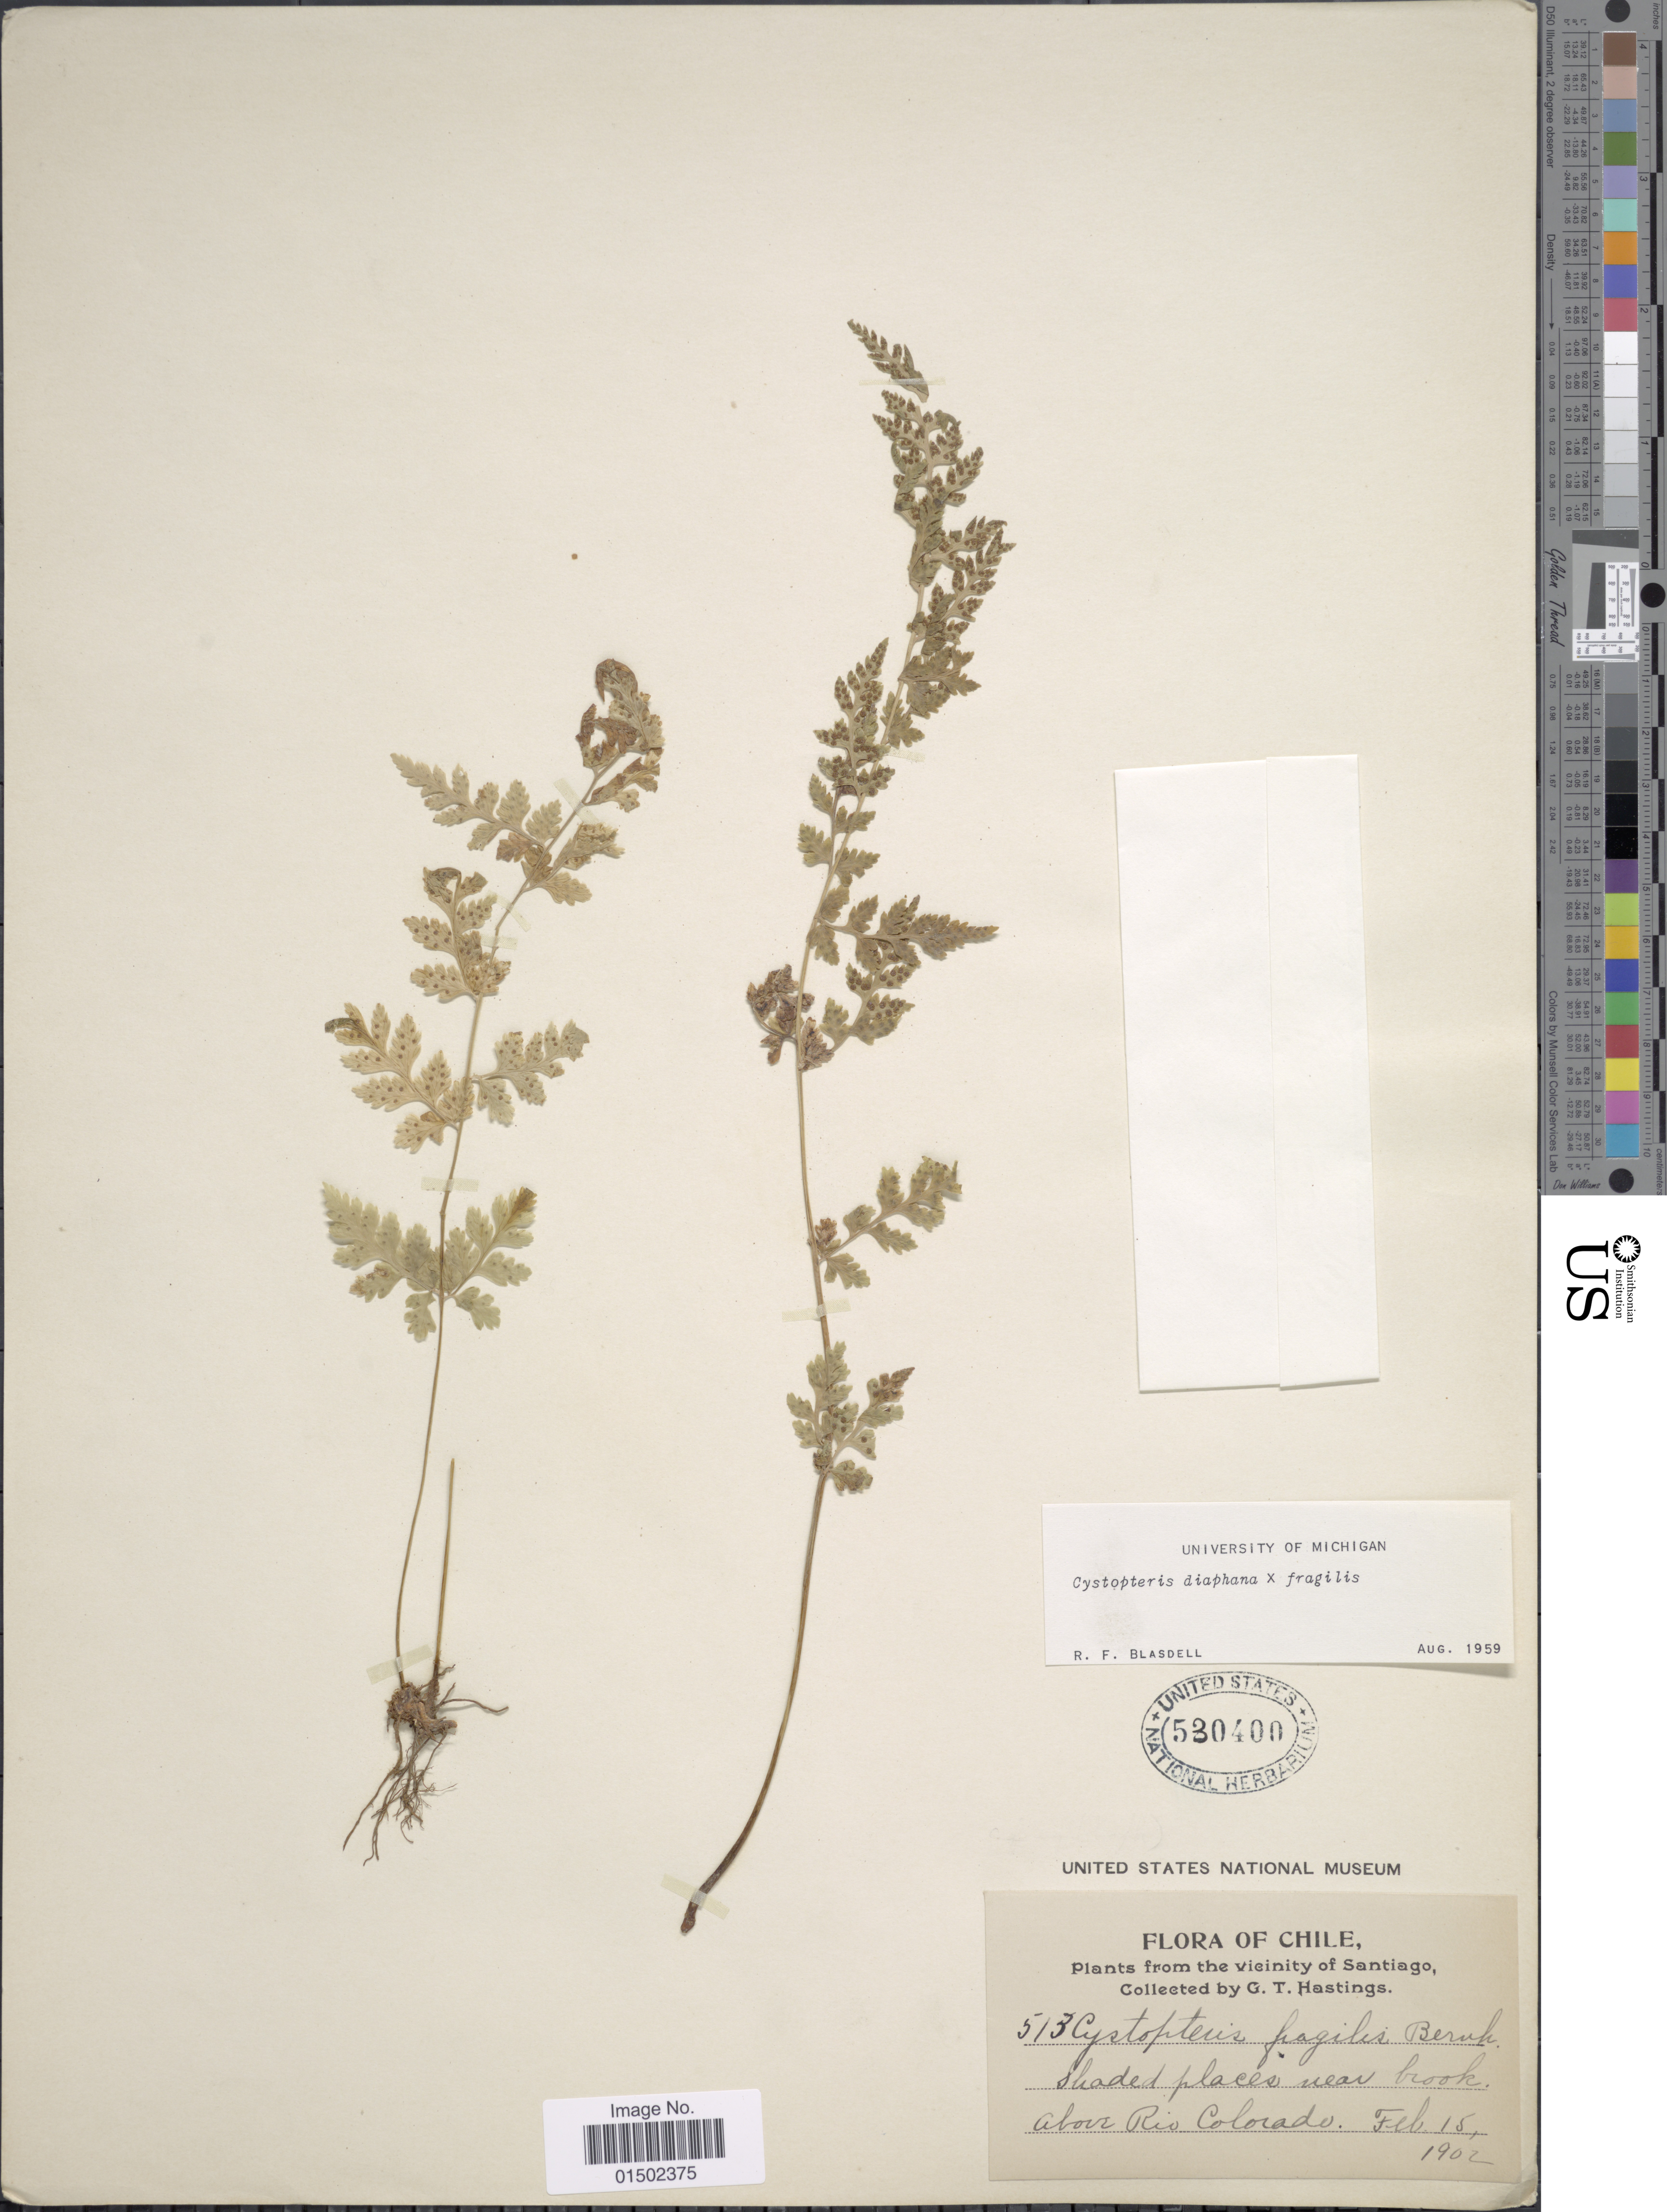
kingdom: Plantae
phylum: Tracheophyta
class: Polypodiopsida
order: Polypodiales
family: Cystopteridaceae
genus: Cystopteris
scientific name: Cystopteris diaphana x C. fragilis (L.) Bernh.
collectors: G. Hastings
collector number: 513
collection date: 1902-02-15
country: Chile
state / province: Región Metropolitana (RM)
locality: Vicinity of Santiago. Above Rio Colorado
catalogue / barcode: US 530400